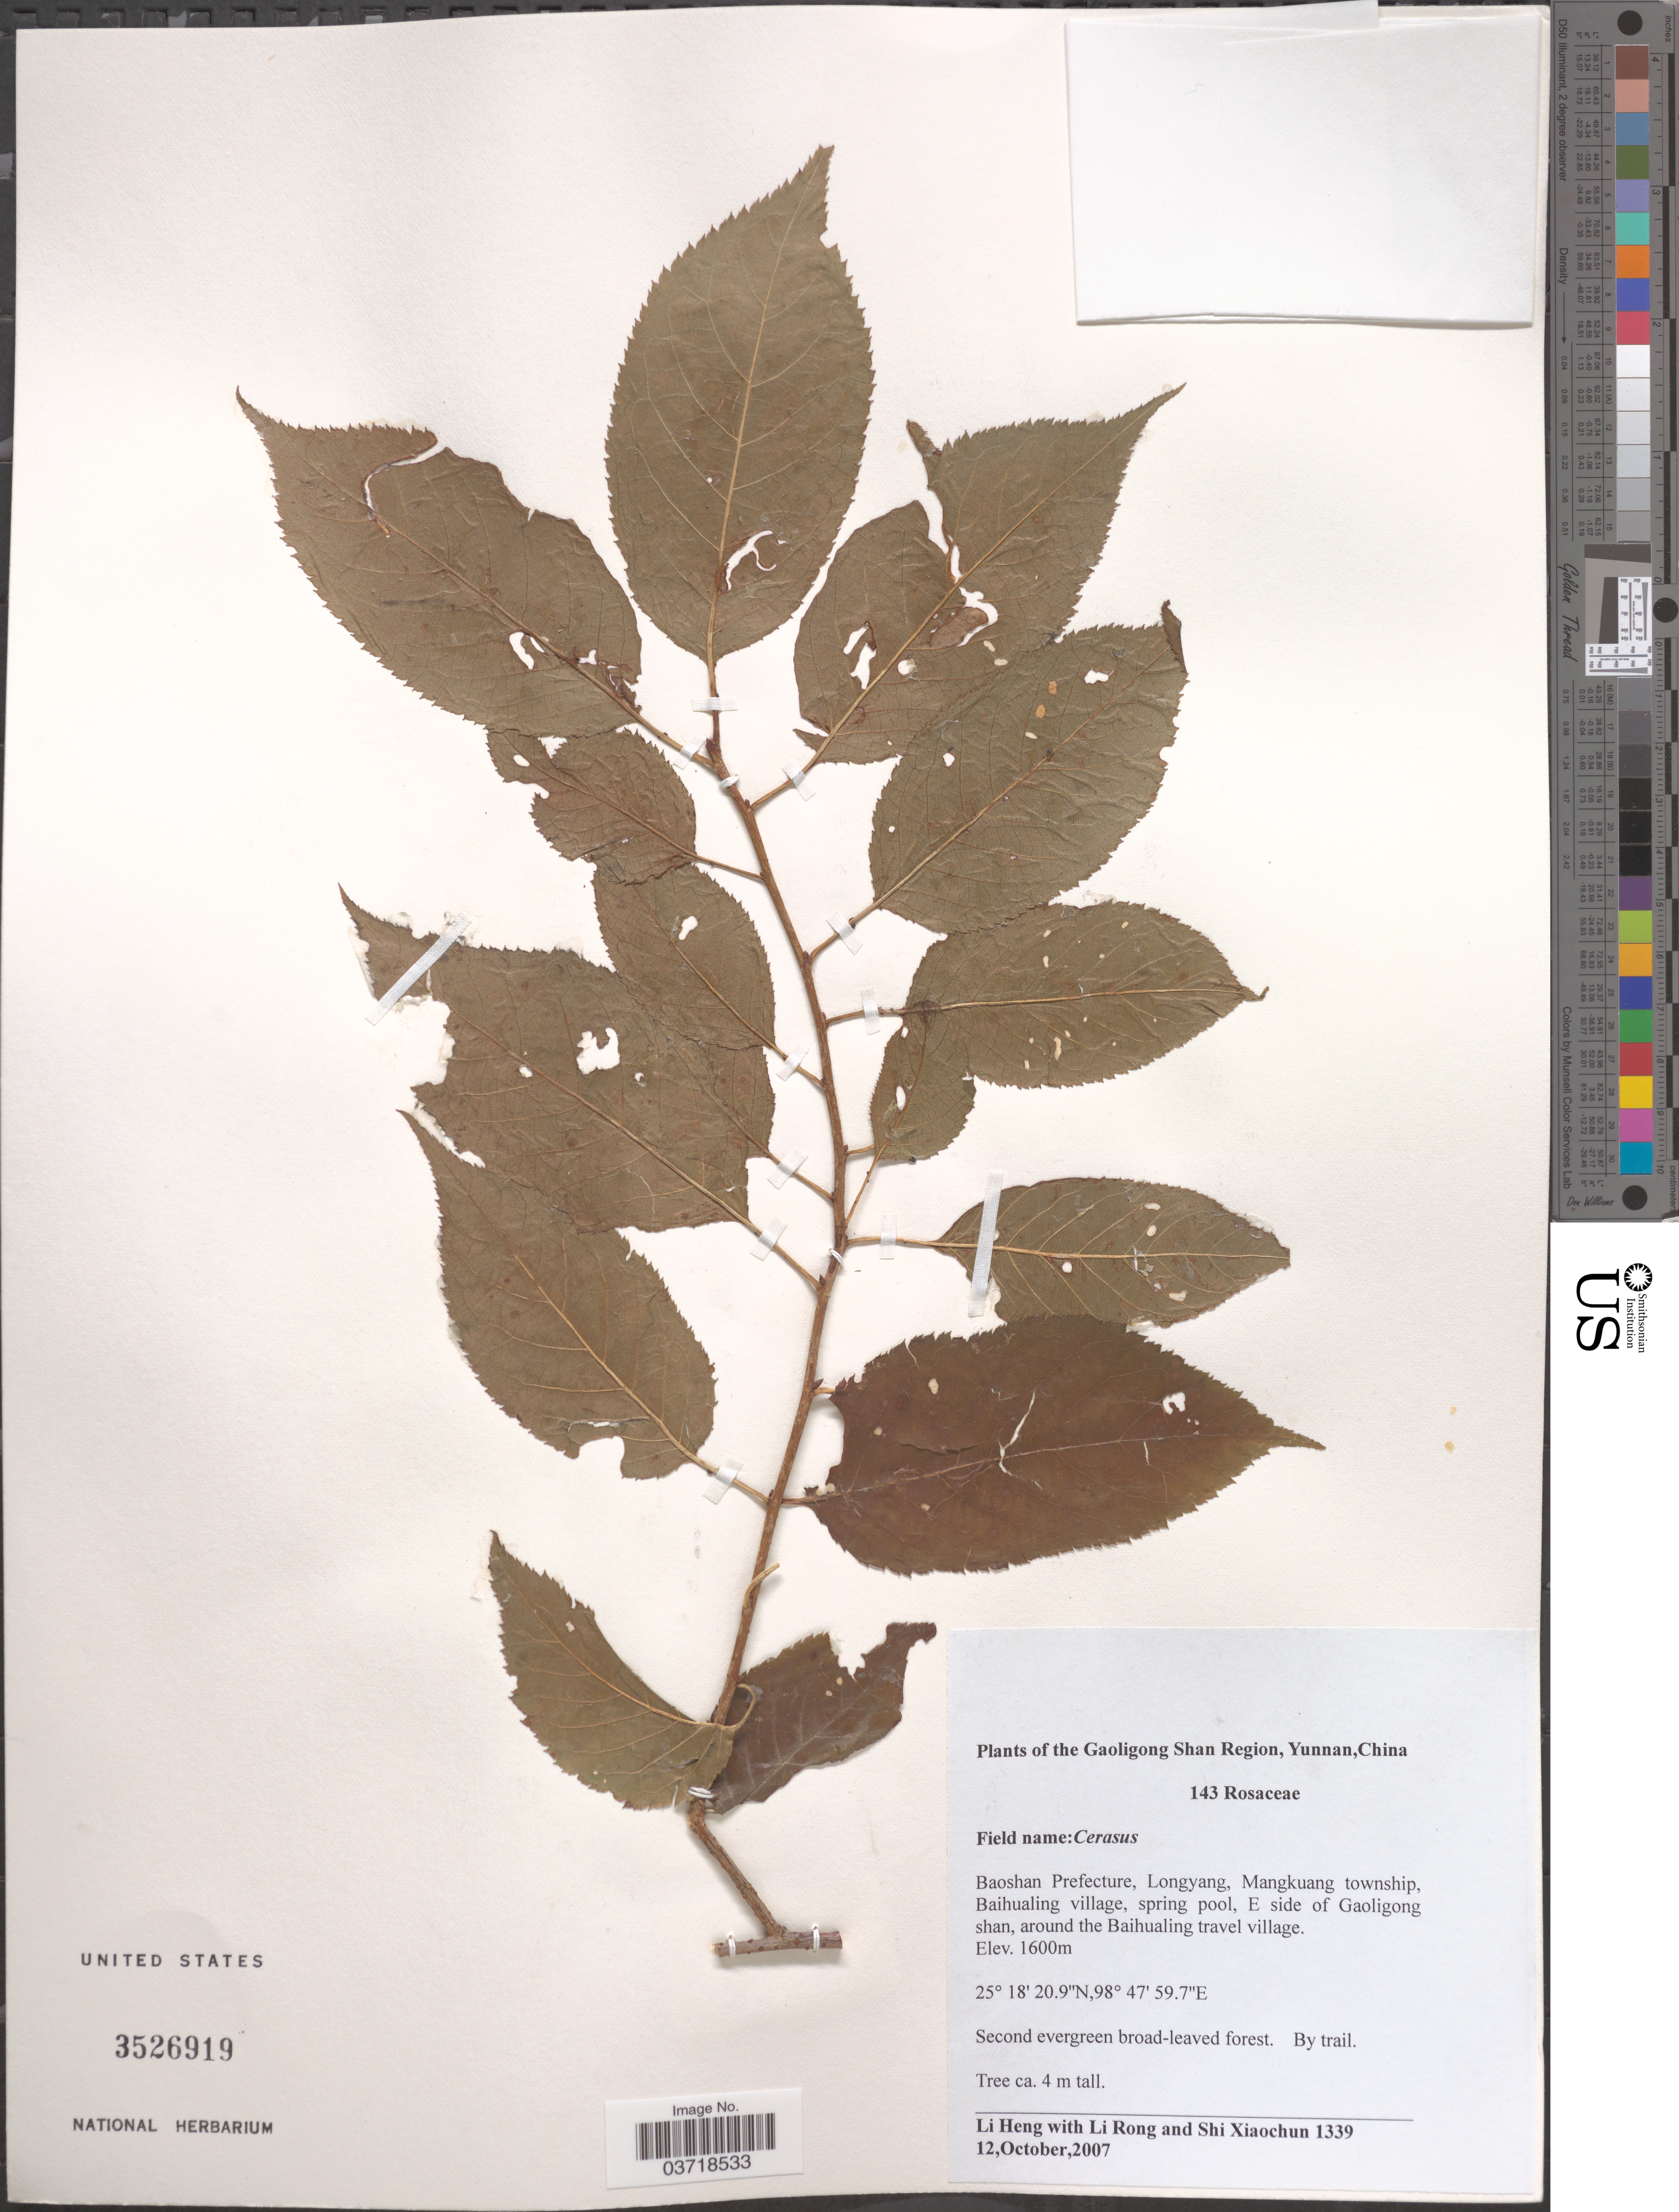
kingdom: Plantae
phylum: Tracheophyta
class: Magnoliopsida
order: Rosales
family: Rosaceae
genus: Prunus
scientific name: Prunus sp.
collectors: L. Heng, R. Li & X. C. Shi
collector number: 1339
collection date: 2007-10-12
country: China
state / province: Yunnan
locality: Gaoligong Shan Region. Baoshan Prefecture, Longyang, Mangkuang township, Baihualing village, spring pool, E side of Gaoligong shan, around the Baihualing travel village.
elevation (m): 1600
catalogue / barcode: US 3526919